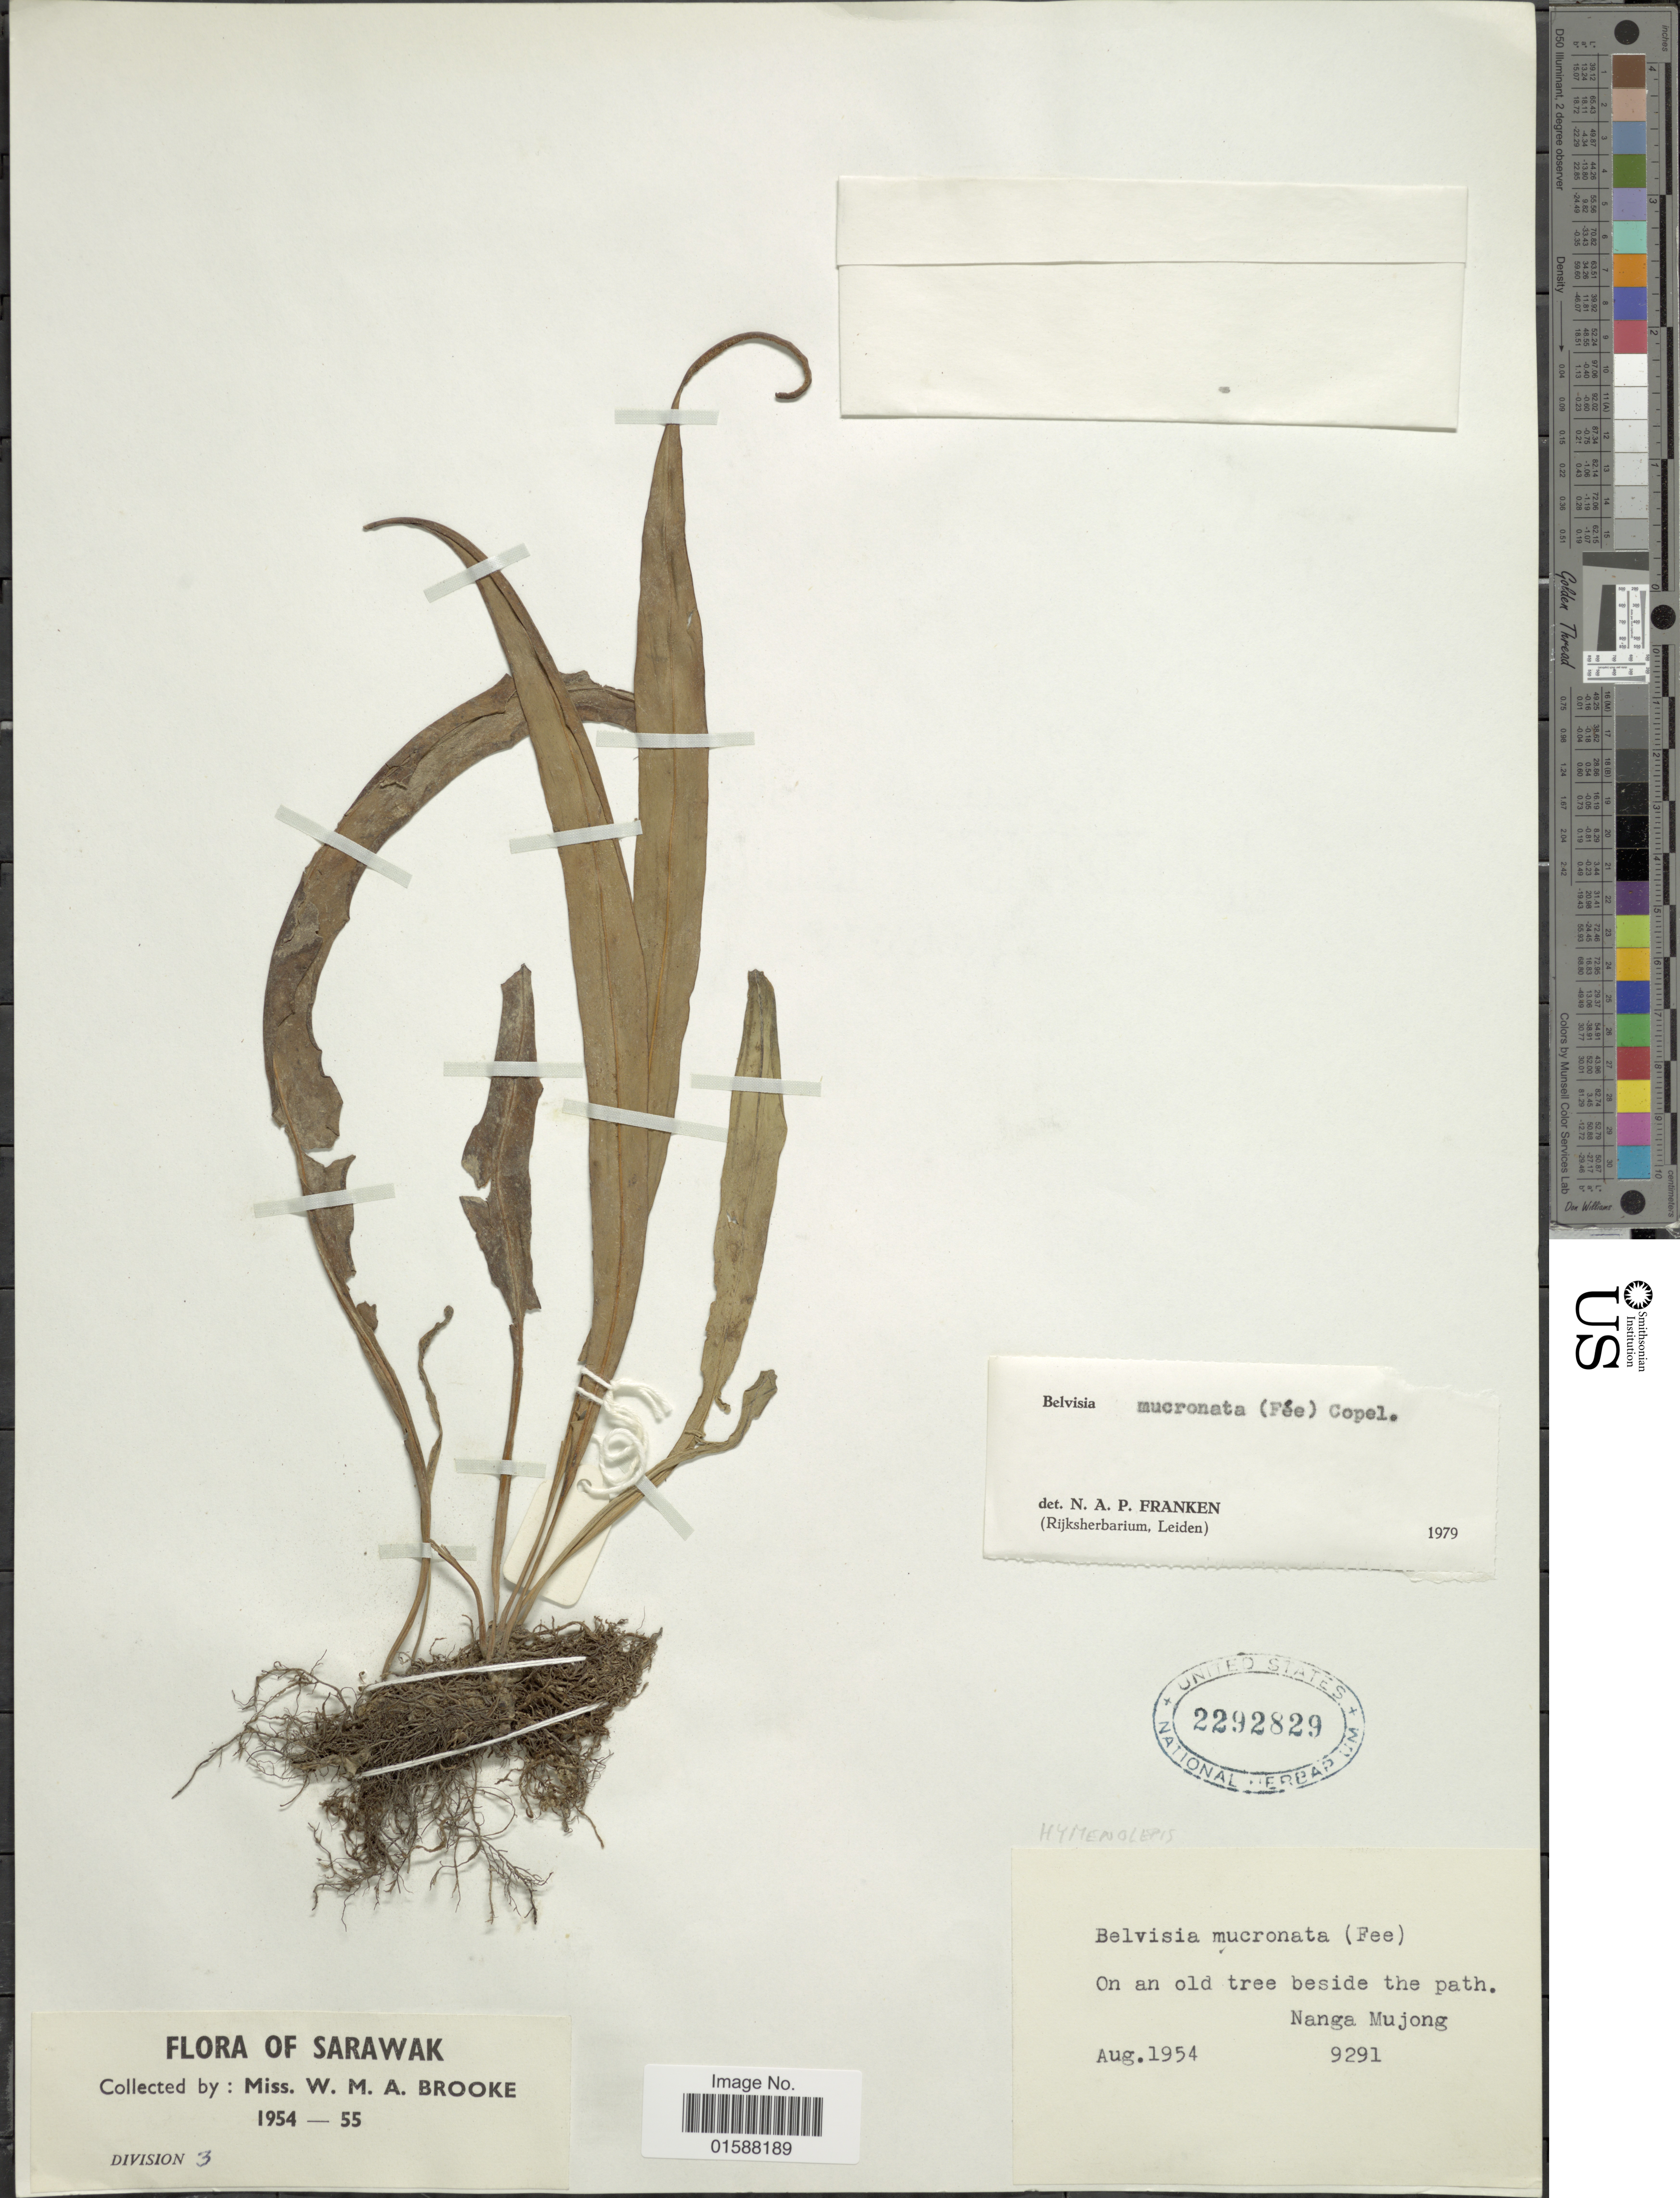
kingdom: Plantae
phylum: Tracheophyta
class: Polypodiopsida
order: Polypodiales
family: Polypodiaceae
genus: Lepisorus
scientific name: Lepisorus mucronatus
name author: (Fée) Li S. Wang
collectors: W. Brooke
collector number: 9291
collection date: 1954-08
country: Malaysia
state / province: Sarawak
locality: Nanga Mujong. Division 3. On an old tree beside the path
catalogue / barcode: US 2292829